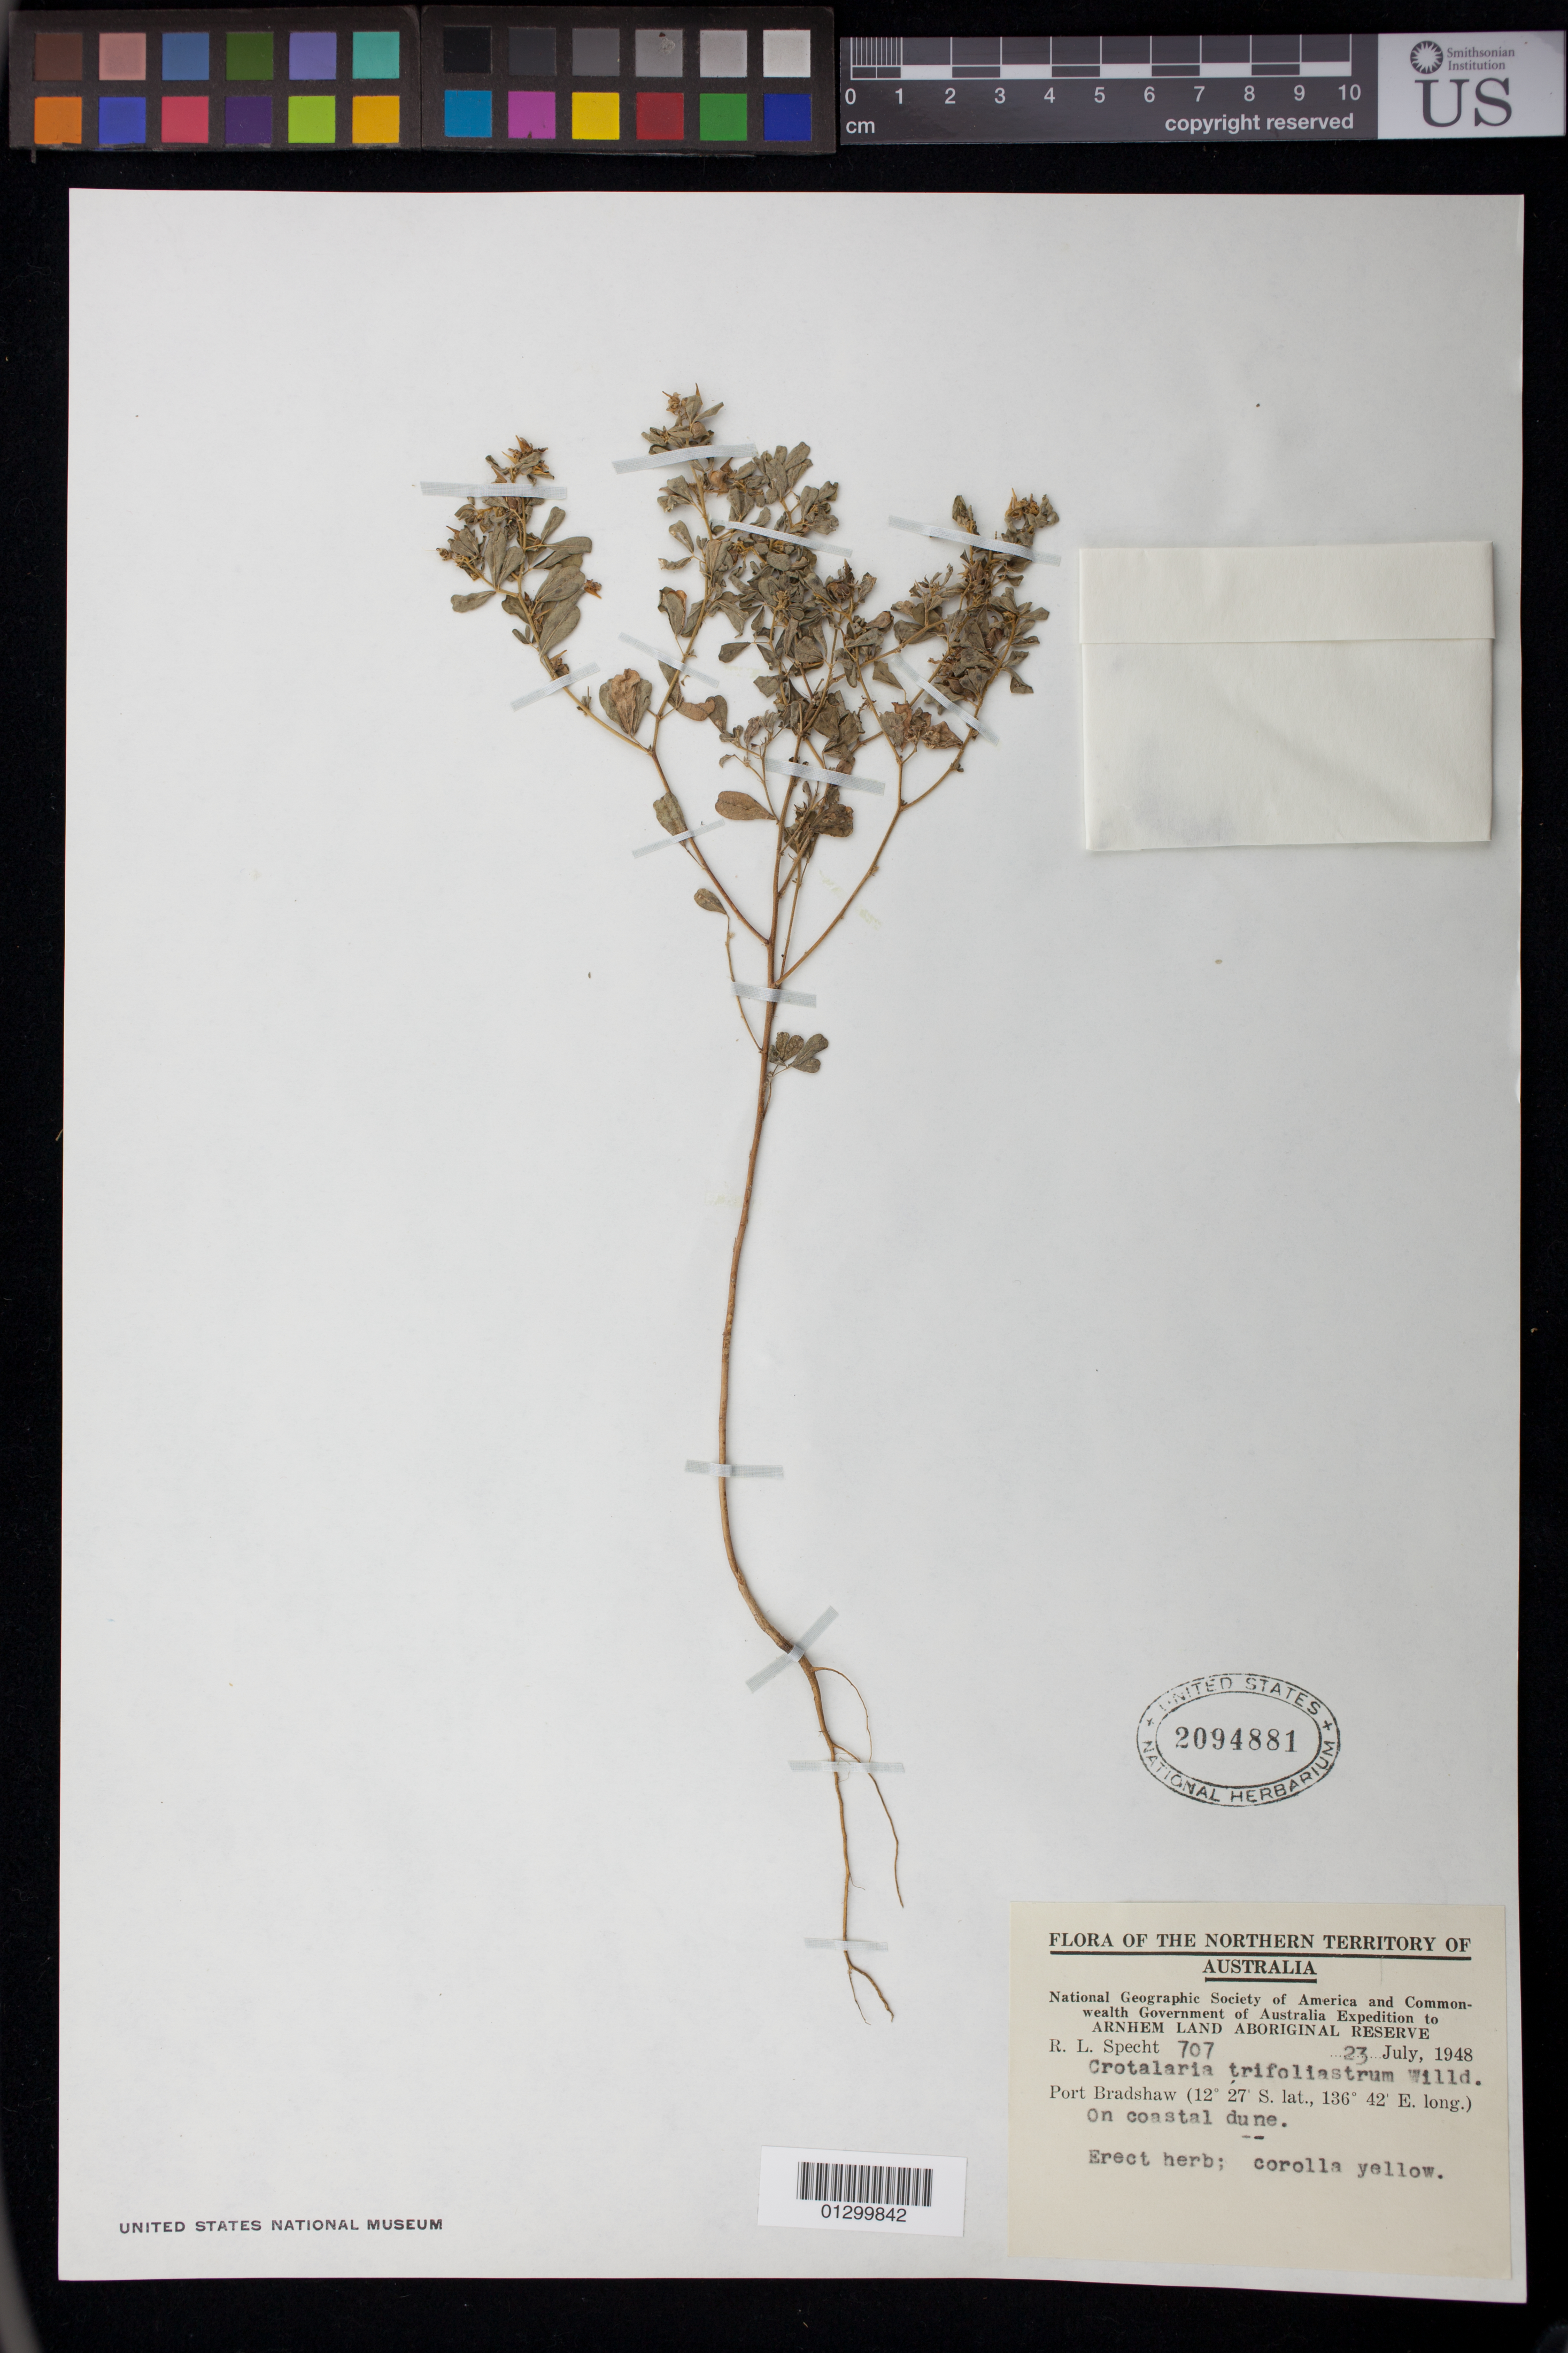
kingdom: Plantae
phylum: Tracheophyta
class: Magnoliopsida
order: Fabales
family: Fabaceae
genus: Crotalaria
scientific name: Crotalaria trifoliastrum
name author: Willd.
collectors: R. L. Specht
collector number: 707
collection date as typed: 23 Jul 1948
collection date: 1948-07-23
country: Australia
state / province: Northern Territory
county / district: East Arnhem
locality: Port Bradshaw.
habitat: On coastal dune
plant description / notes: Erect herb; corolla yellow.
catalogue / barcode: US 2094881